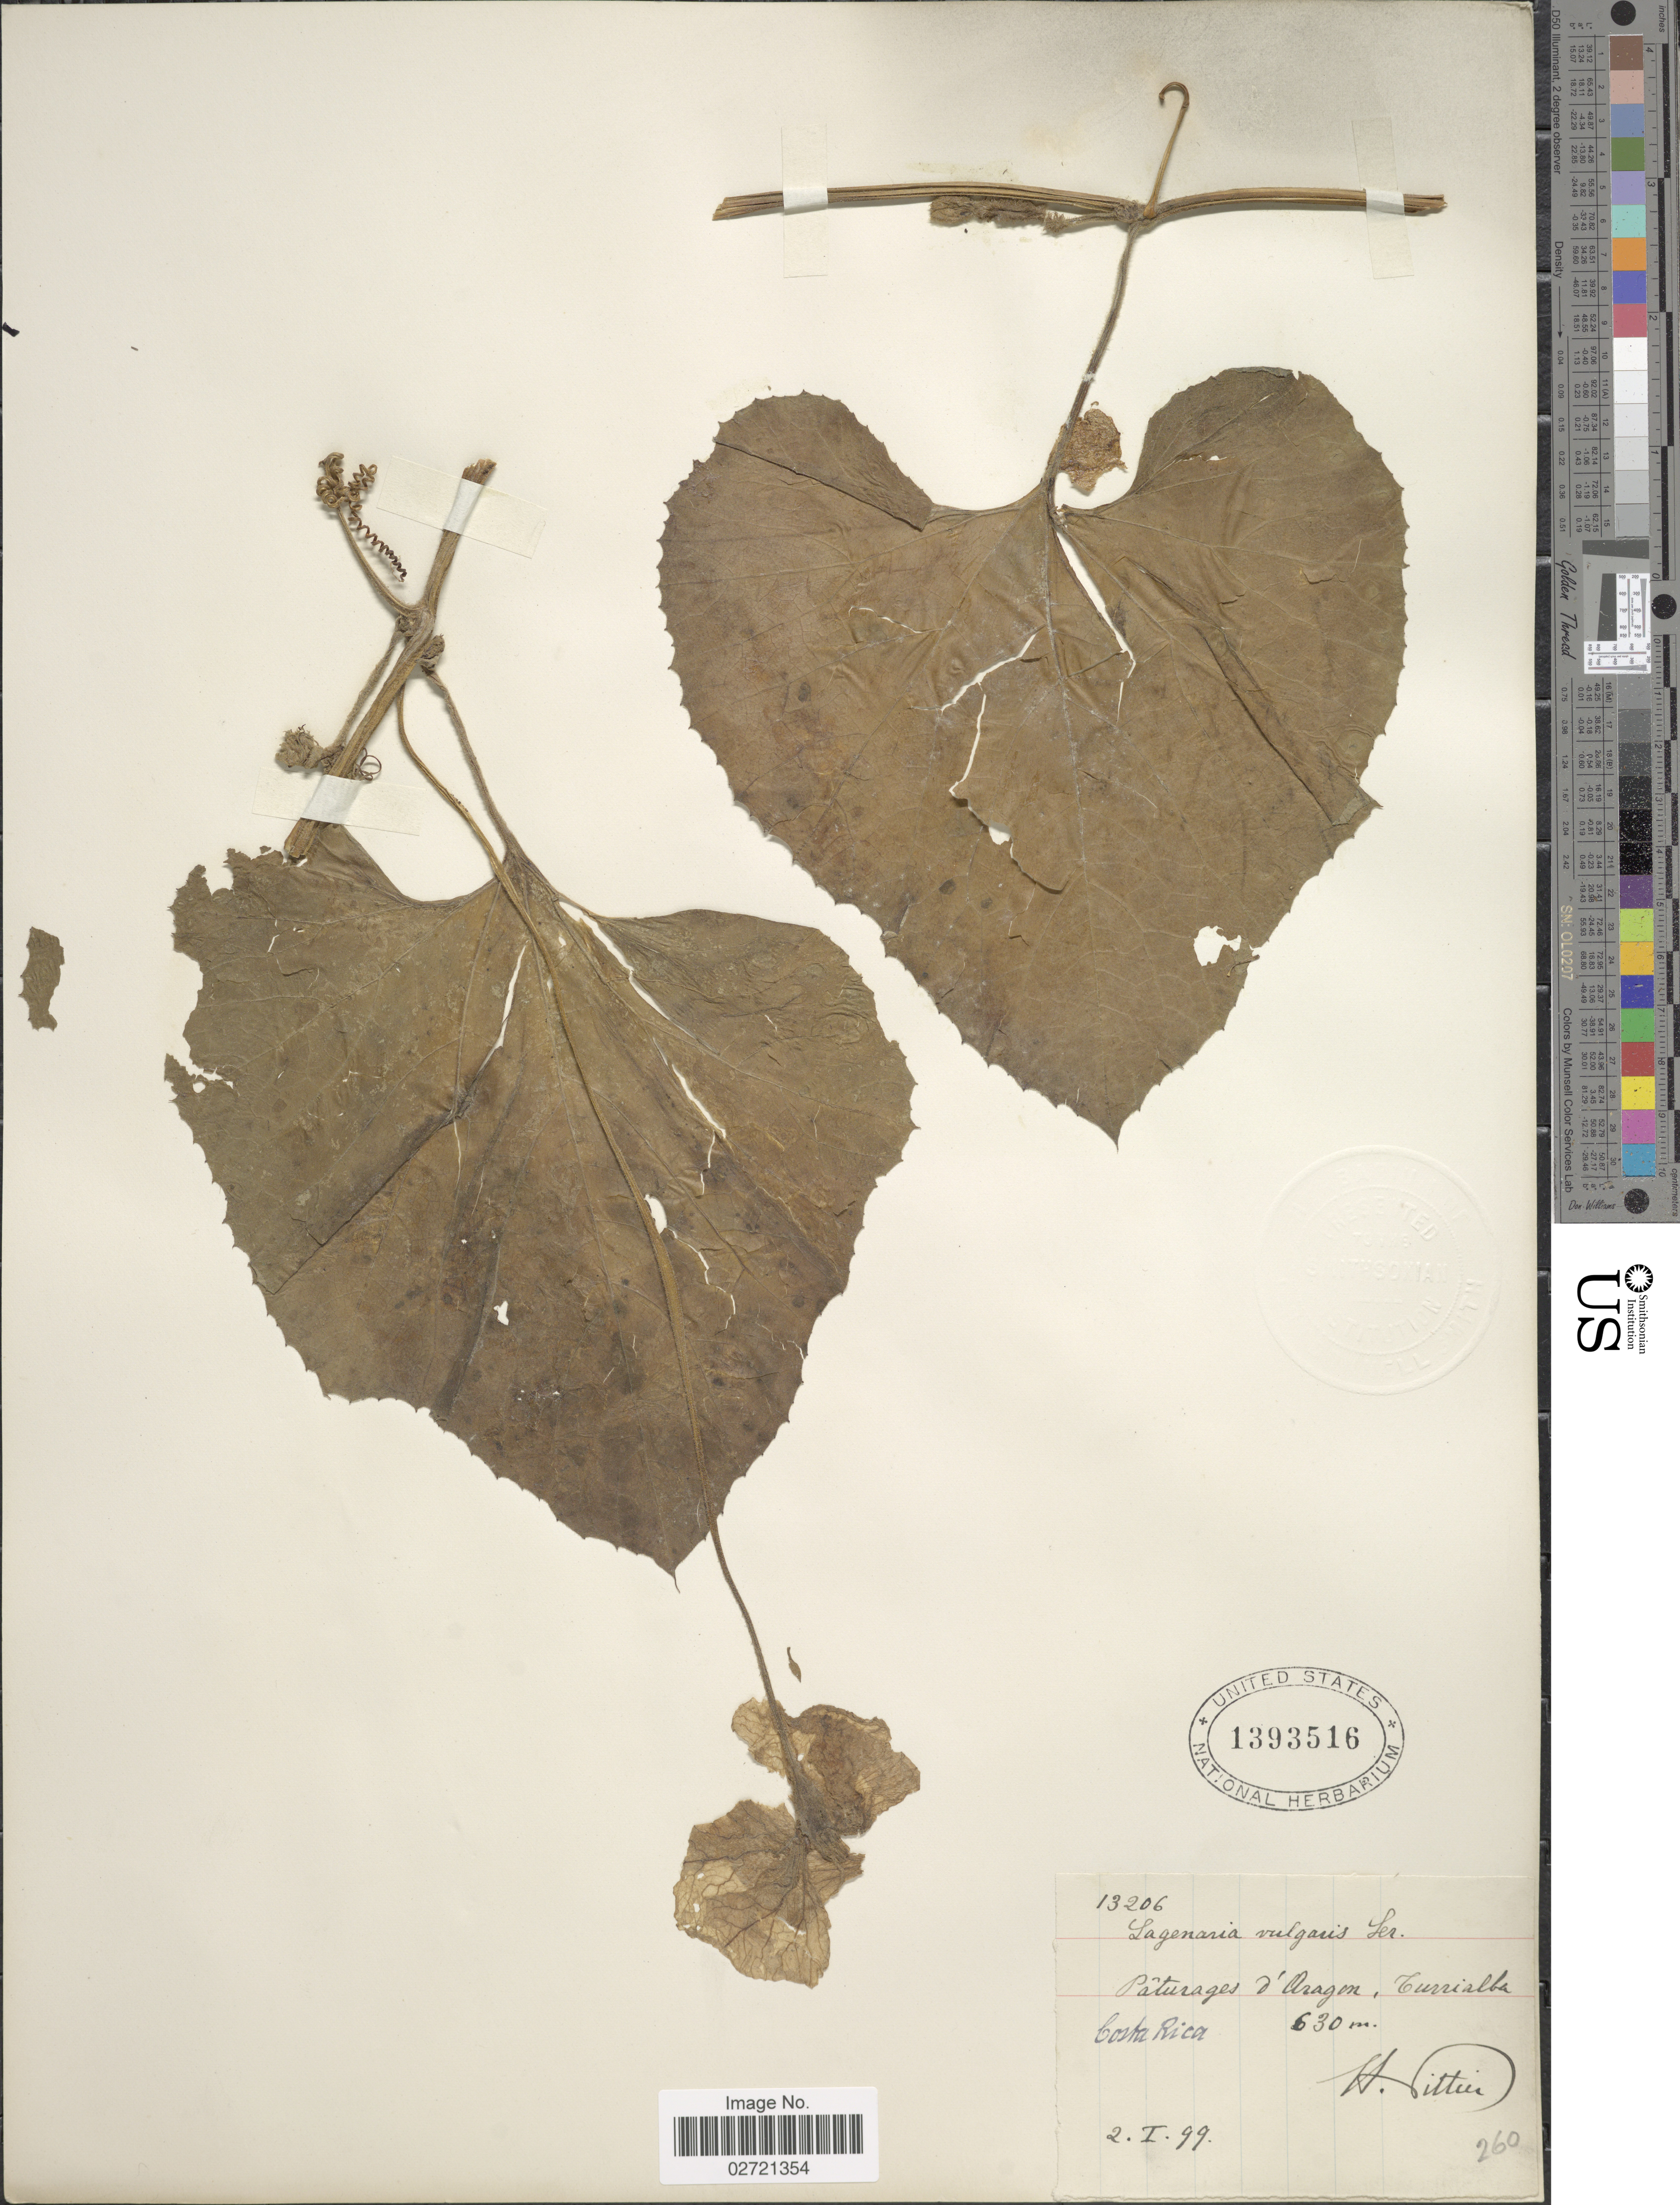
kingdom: Plantae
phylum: Tracheophyta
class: Magnoliopsida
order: Cucurbitales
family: Cucurbitaceae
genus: Lagenaria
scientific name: Lagenaria siceraria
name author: (Molina) Standl.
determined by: Nee, Michael H.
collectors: H. F. Pittier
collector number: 13206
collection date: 1899-01-02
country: Costa Rica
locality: Paturages d' Oragon, Currialba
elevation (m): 630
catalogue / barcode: US 1393516